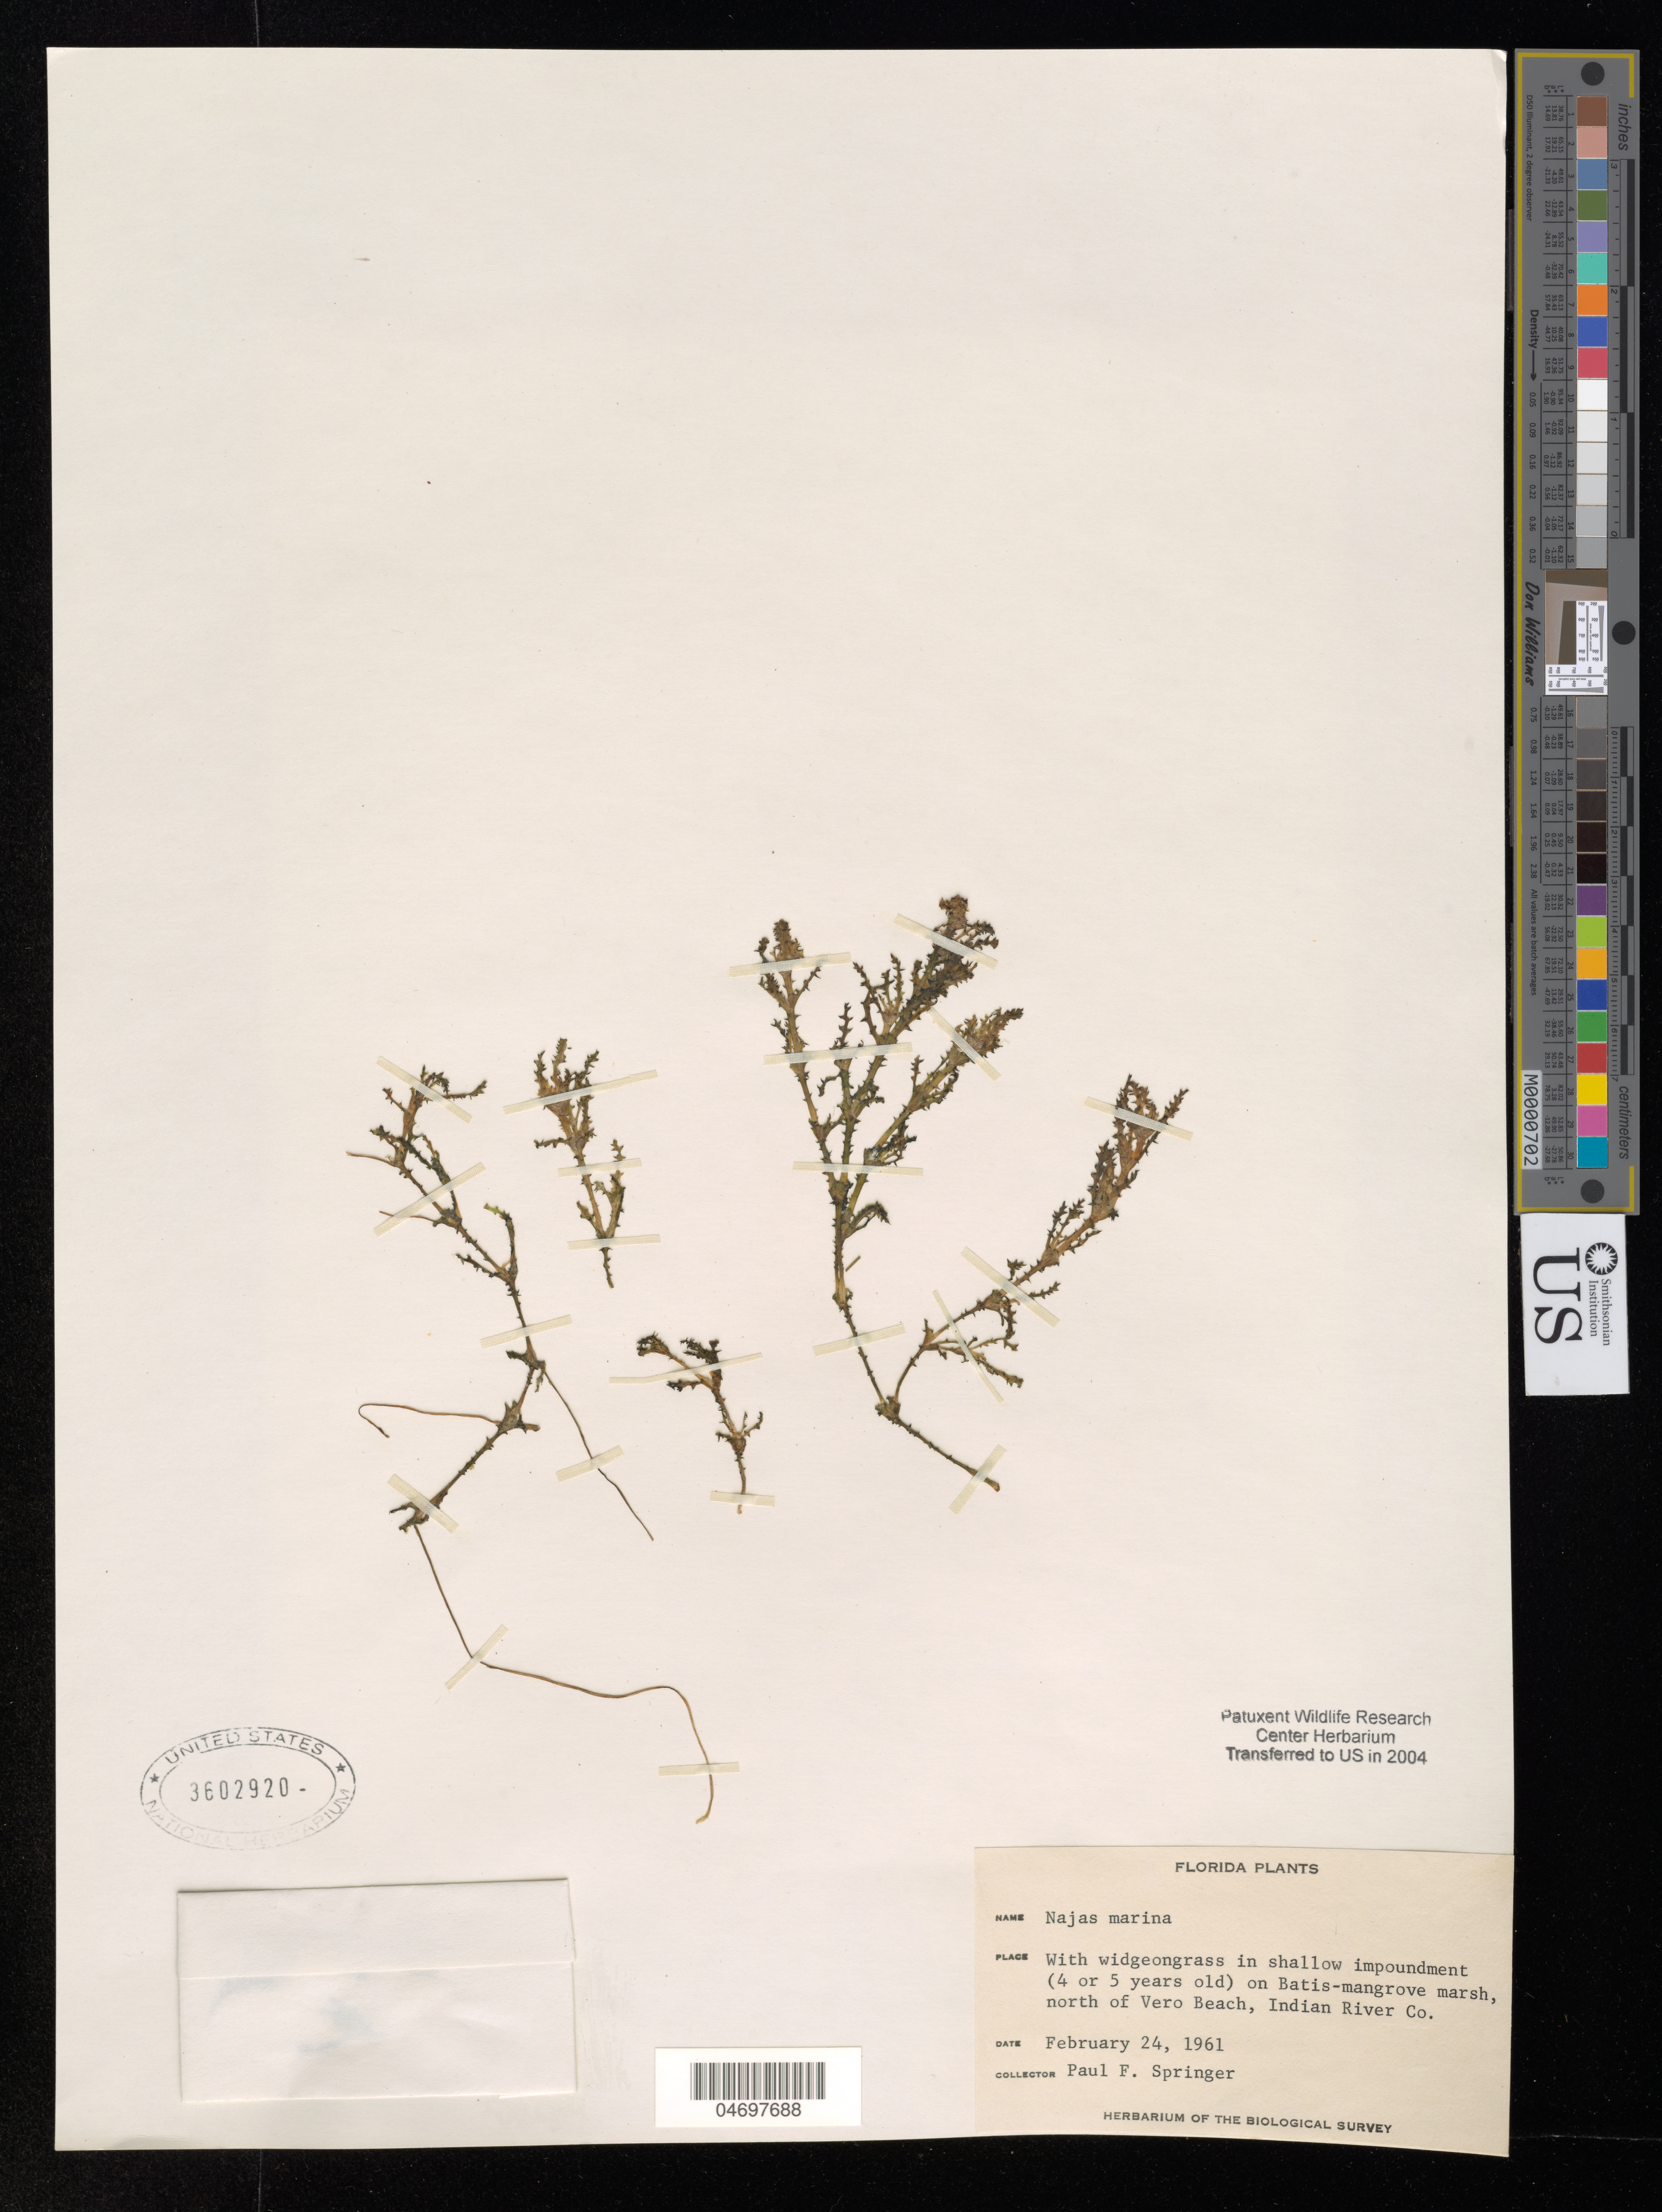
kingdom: Plantae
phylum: Tracheophyta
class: Liliopsida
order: Alismatales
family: Hydrocharitaceae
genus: Najas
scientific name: Najas marina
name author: L.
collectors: P. Springer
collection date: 1961-02-24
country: United States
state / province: Florida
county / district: Indian River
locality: N of Vero Beach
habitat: with widgeongrass in shallow impoundment (4-5 years old) on Batis-mangrove marsh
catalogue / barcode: US 3602920